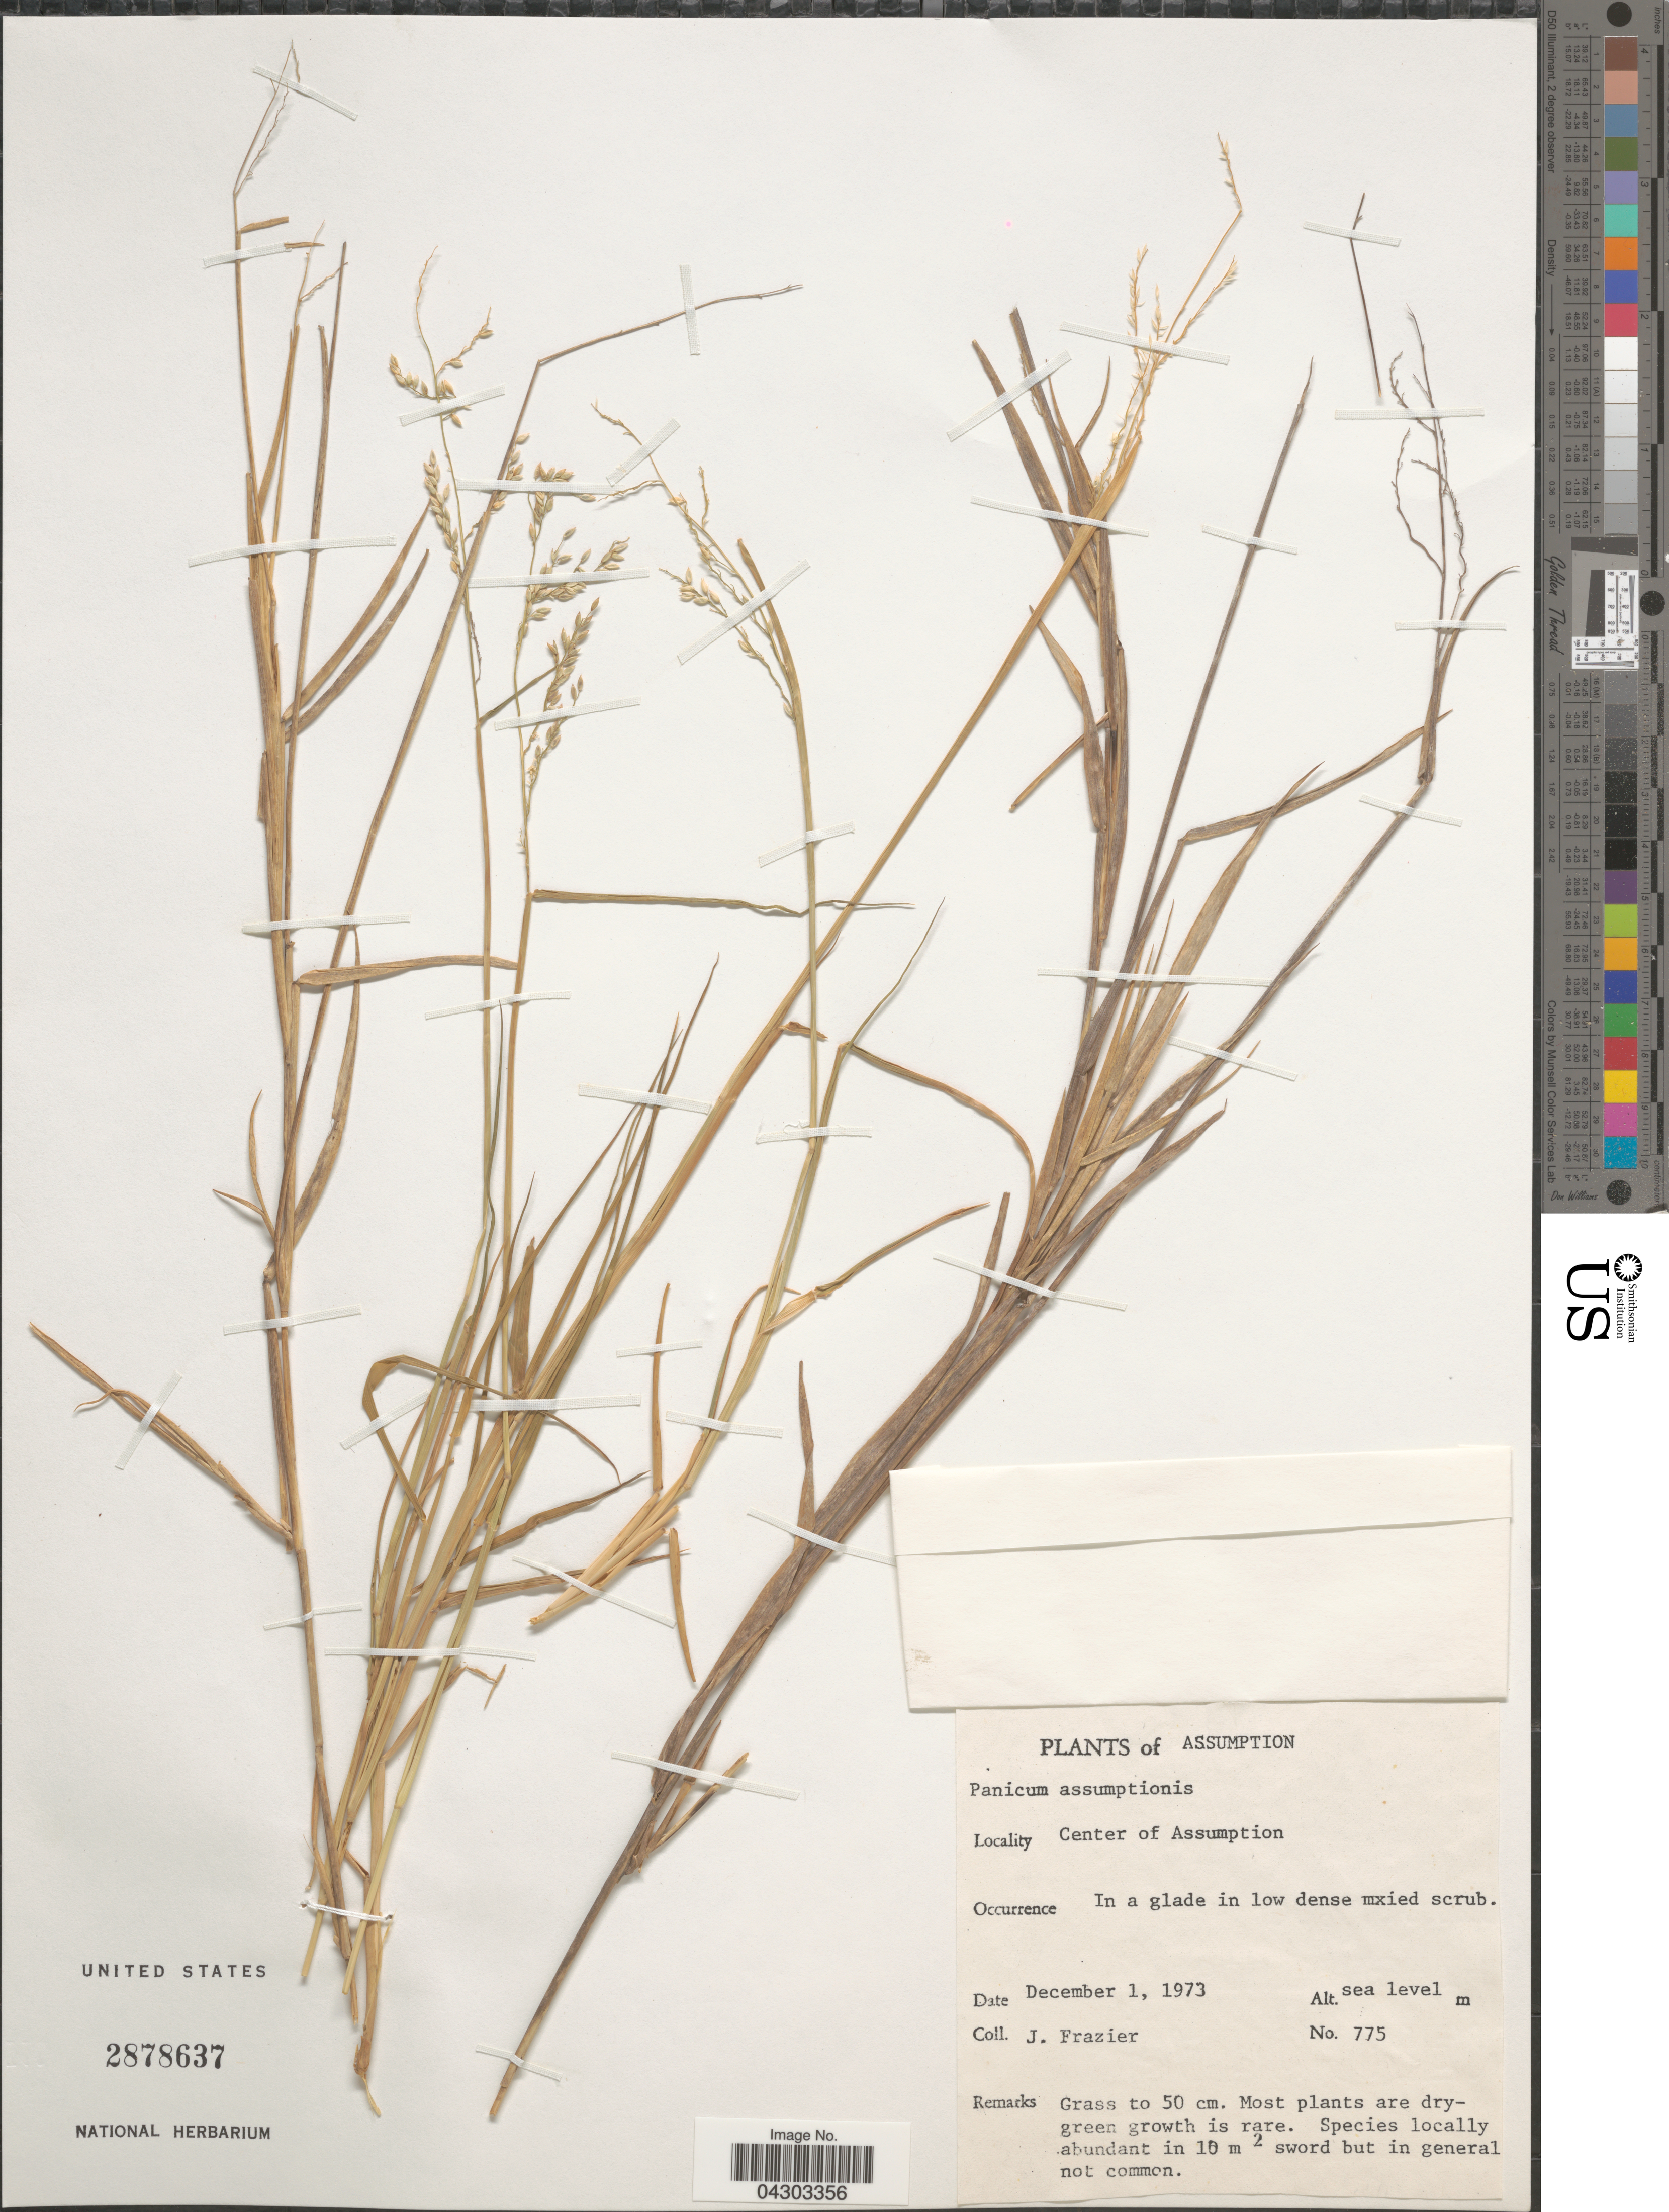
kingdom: Plantae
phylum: Tracheophyta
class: Liliopsida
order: Poales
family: Poaceae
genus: Panicum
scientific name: Panicum assumptionis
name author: Stapf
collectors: J. Frazier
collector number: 775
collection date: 1973-12-01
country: Seychelles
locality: Assumption. Center of Assumption. In a glade in low dense mxied scrub.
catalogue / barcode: US 2878637